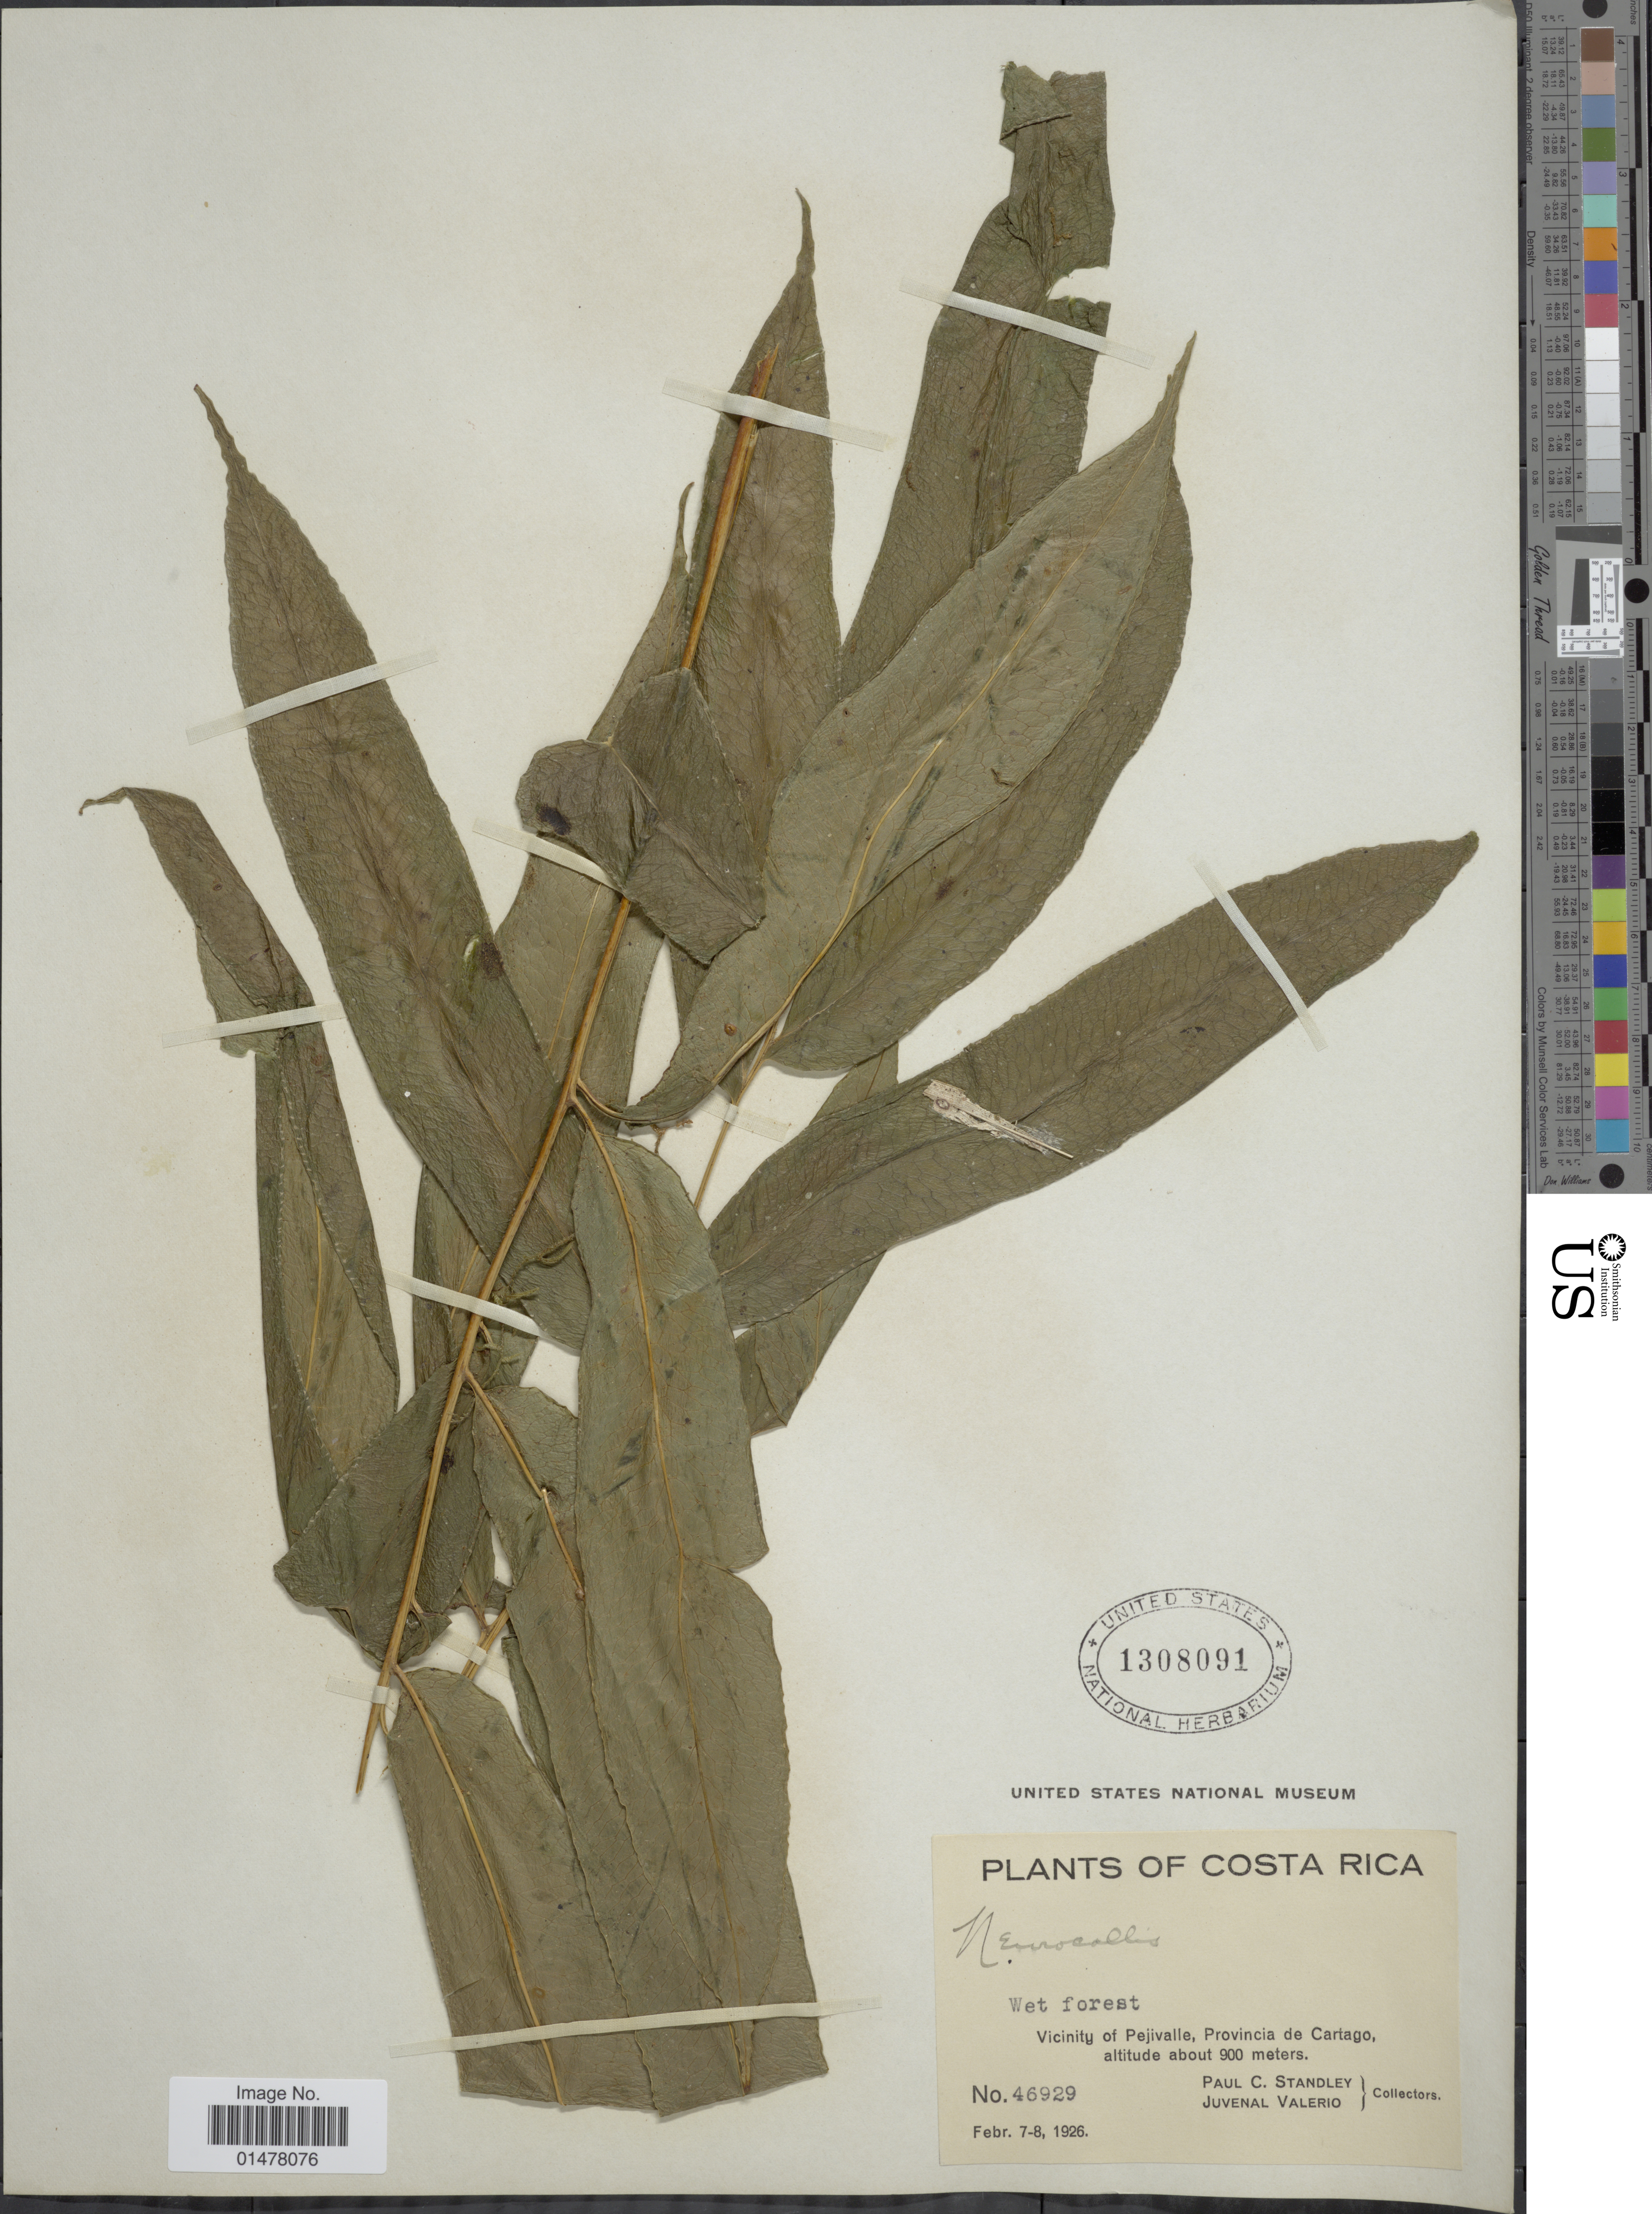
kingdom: Plantae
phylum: Tracheophyta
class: Polypodiopsida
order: Polypodiales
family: Pteridaceae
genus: Pteris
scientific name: Pteris praestantissima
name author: (Bory ex Fée) Christenh.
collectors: P. C. Standley & J. Valerio R.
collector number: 46929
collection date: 1926-02-07/1926-02-08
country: Costa Rica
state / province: Cartago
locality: Plants of Costa Rica, Vicinity of Pejivalle, provincia de Cartago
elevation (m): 900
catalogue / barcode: US 1308091